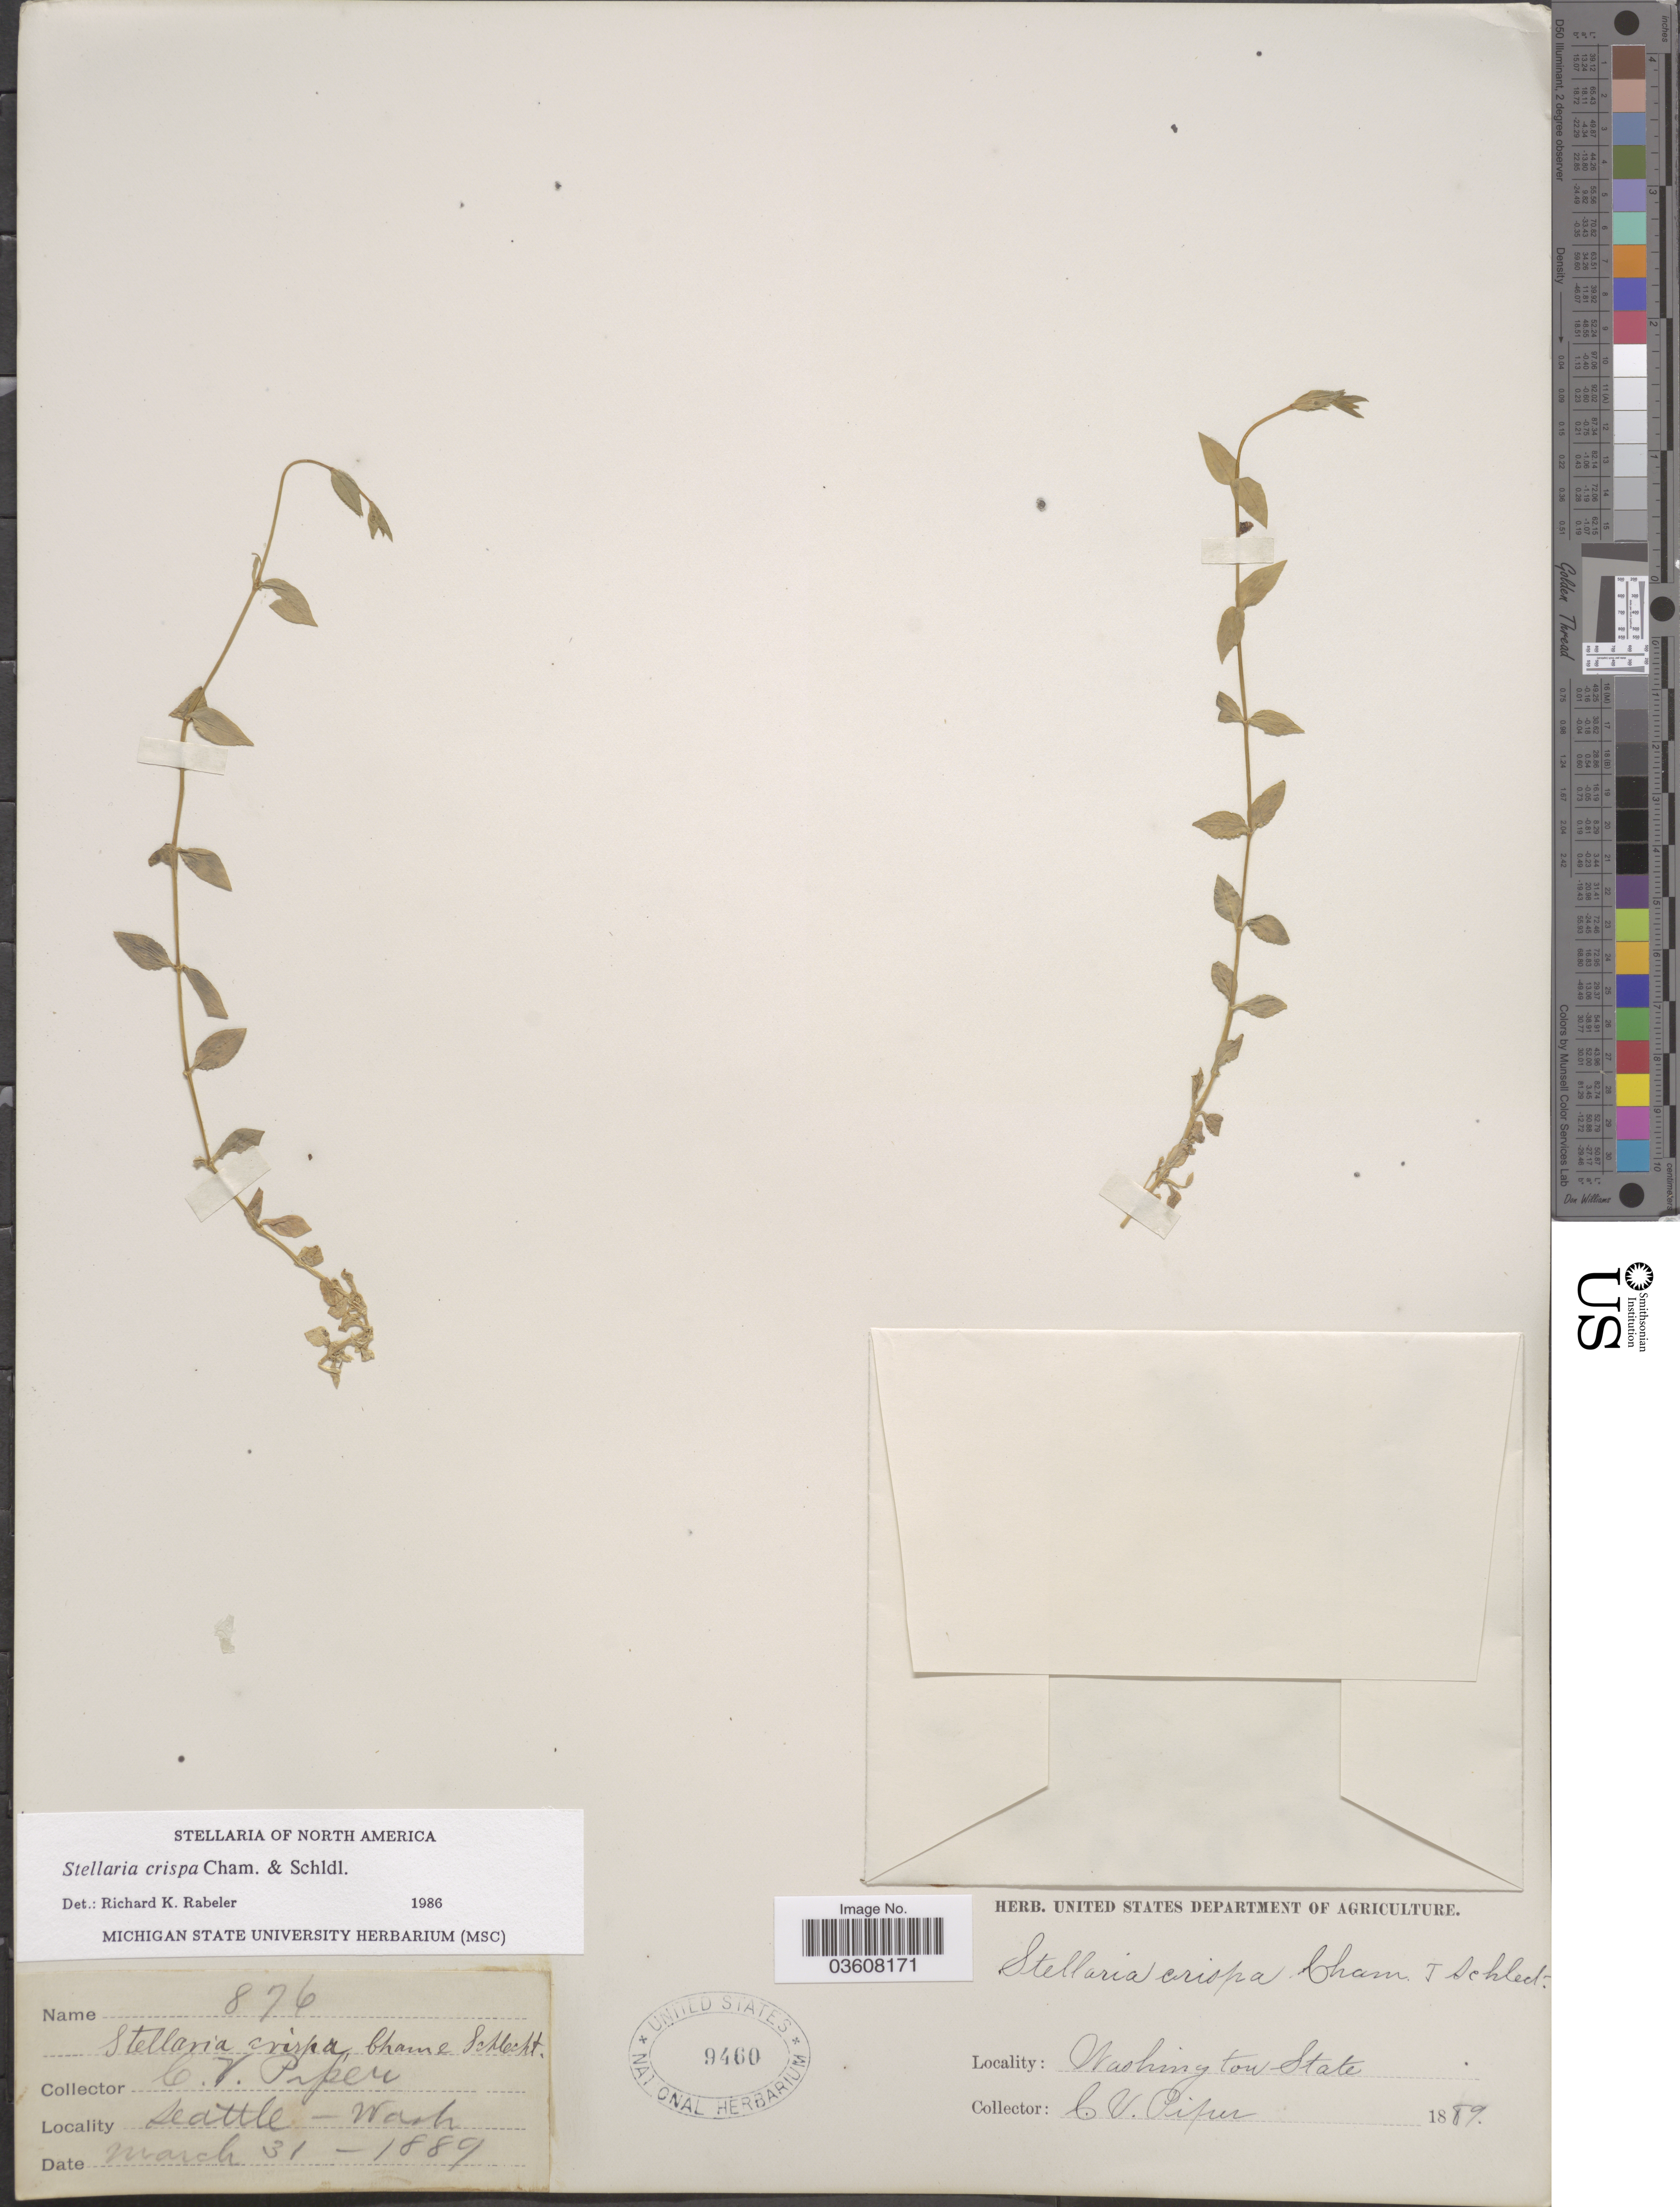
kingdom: Plantae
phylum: Tracheophyta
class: Magnoliopsida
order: Caryophyllales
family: Caryophyllaceae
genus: Stellaria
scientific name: Stellaria crispa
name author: Cham. & Schltdl.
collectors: C. V. Piper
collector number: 876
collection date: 1889-03-31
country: United States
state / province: Washington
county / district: King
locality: Seattle.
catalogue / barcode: US 9460